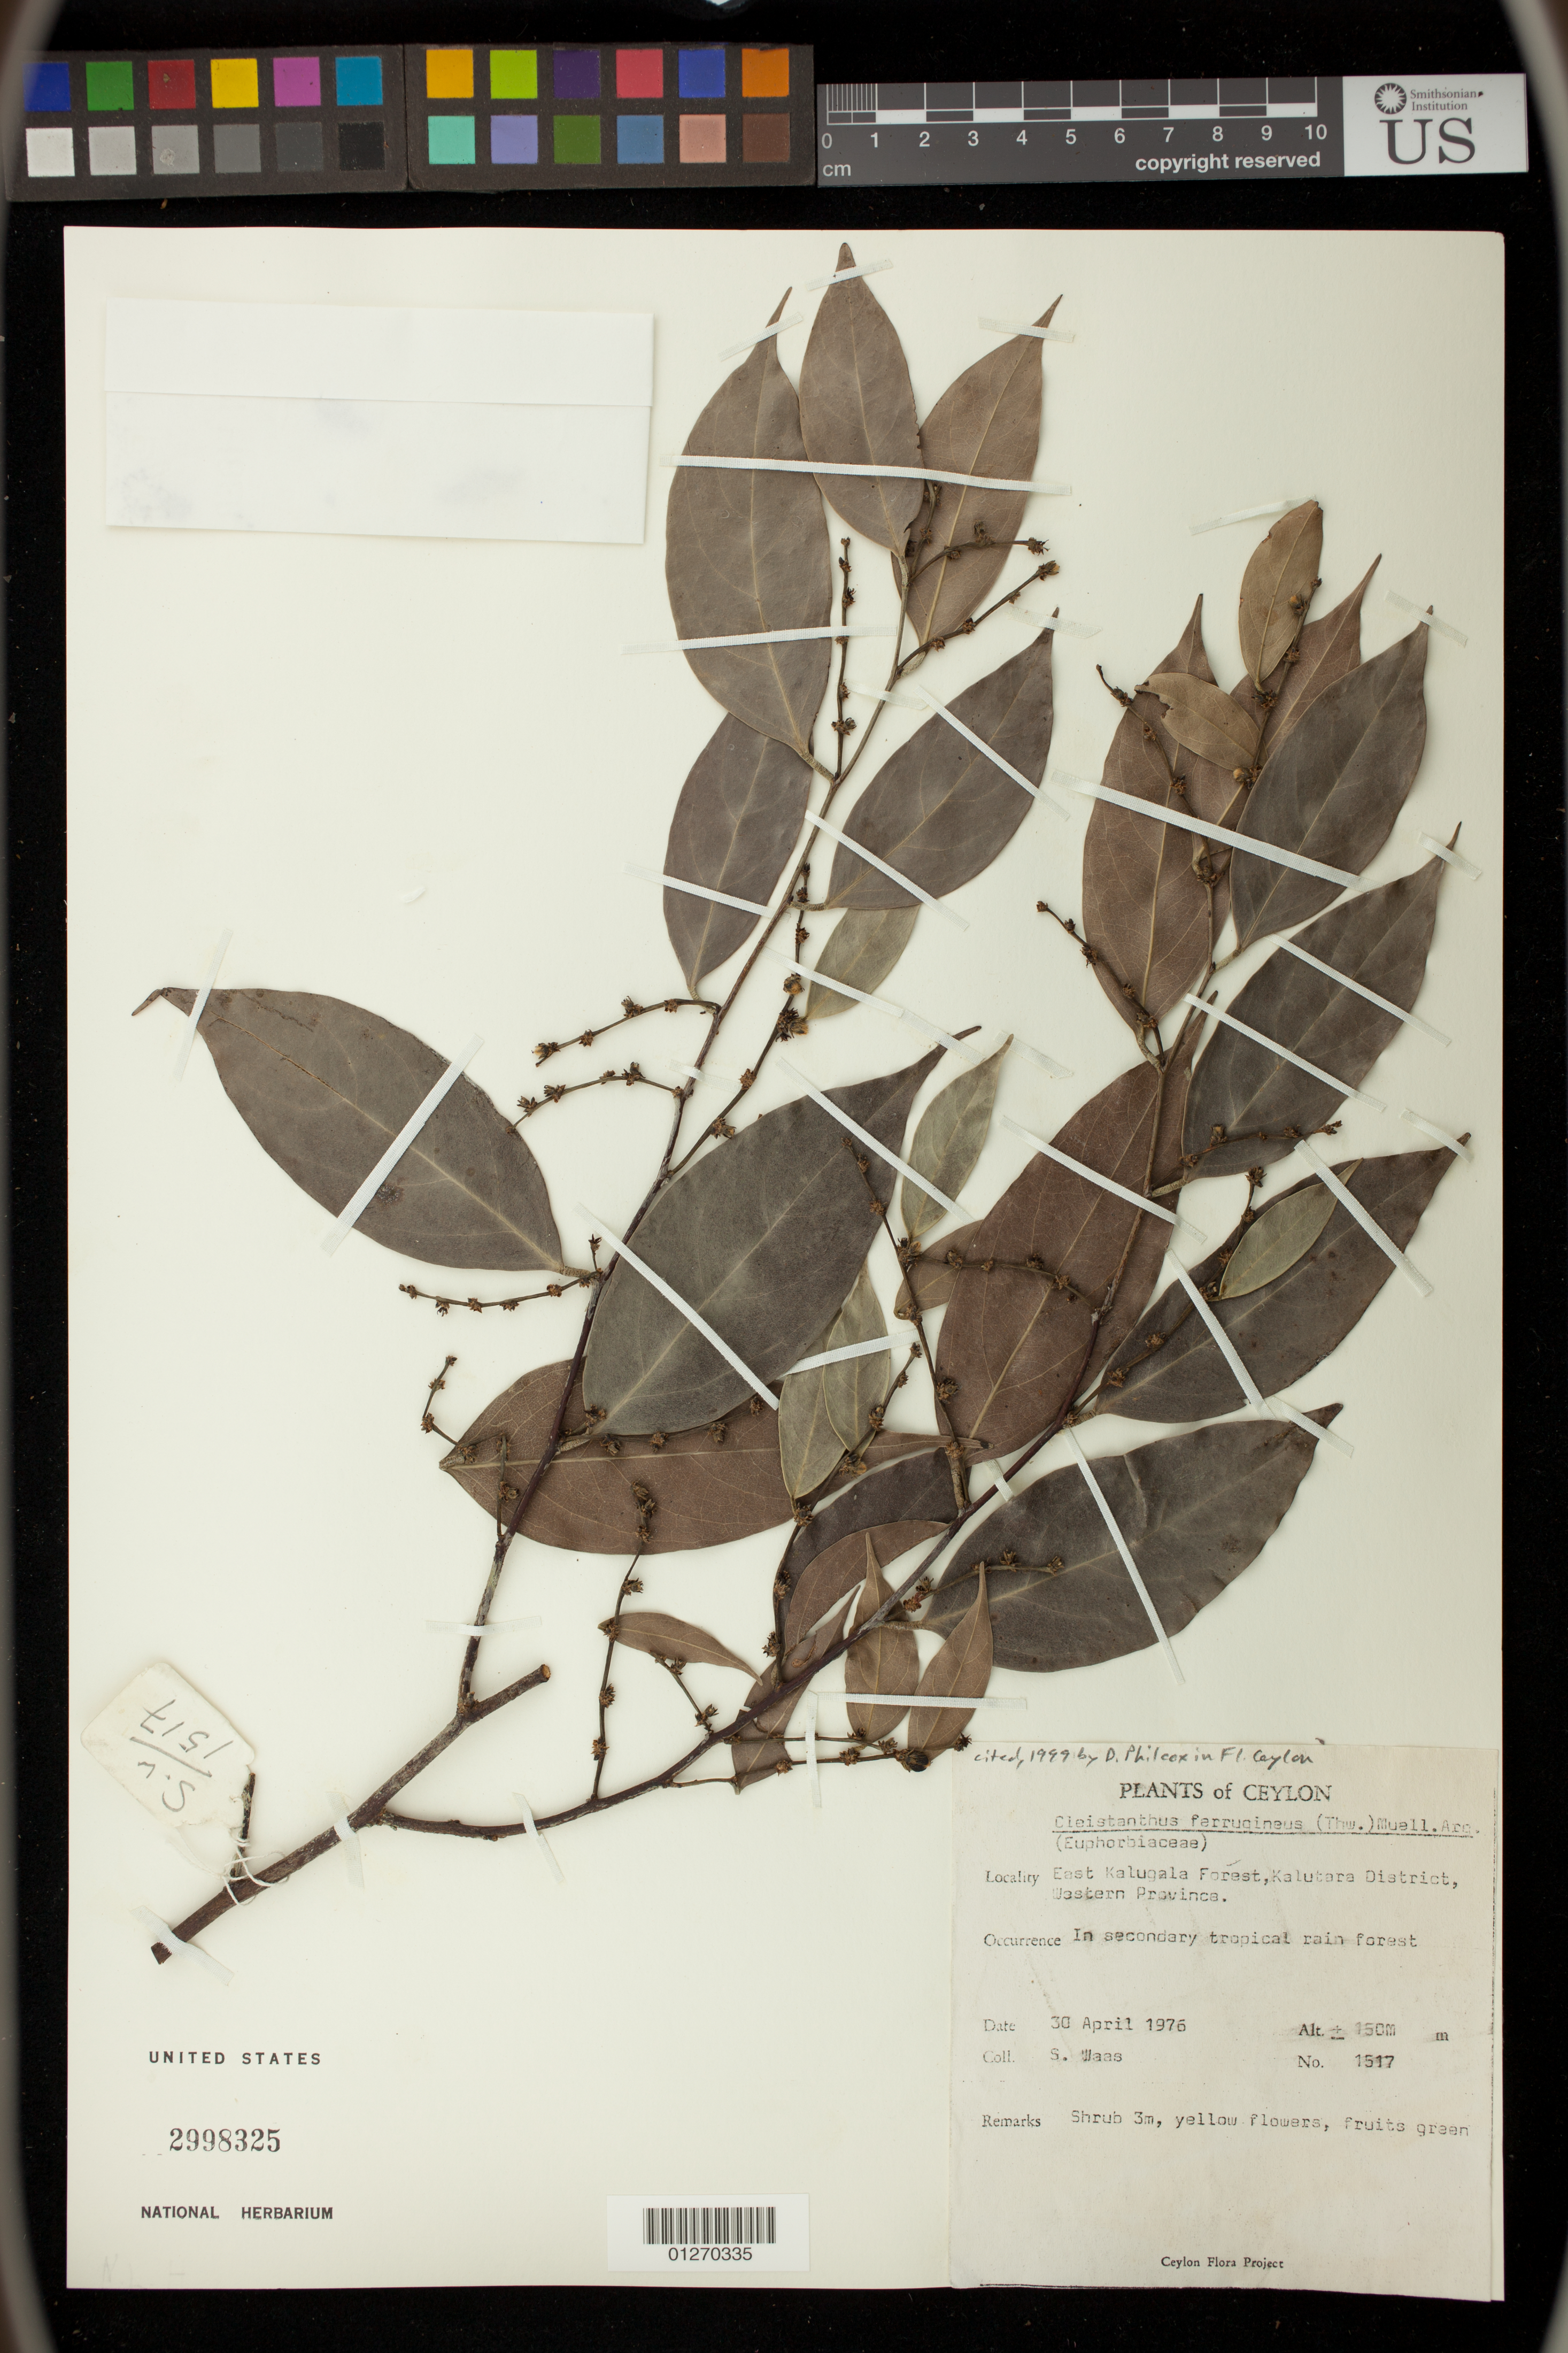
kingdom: Plantae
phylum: Tracheophyta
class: Magnoliopsida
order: Malpighiales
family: Phyllanthaceae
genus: Cleistanthus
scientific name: Cleistanthus ferrugineus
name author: (Thwaites) M. Arg.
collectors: S. Waas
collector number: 1517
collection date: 1976-04-30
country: Sri Lanka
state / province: Western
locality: East Kalugala Forest, Kalutara District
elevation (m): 150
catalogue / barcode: US 2998325